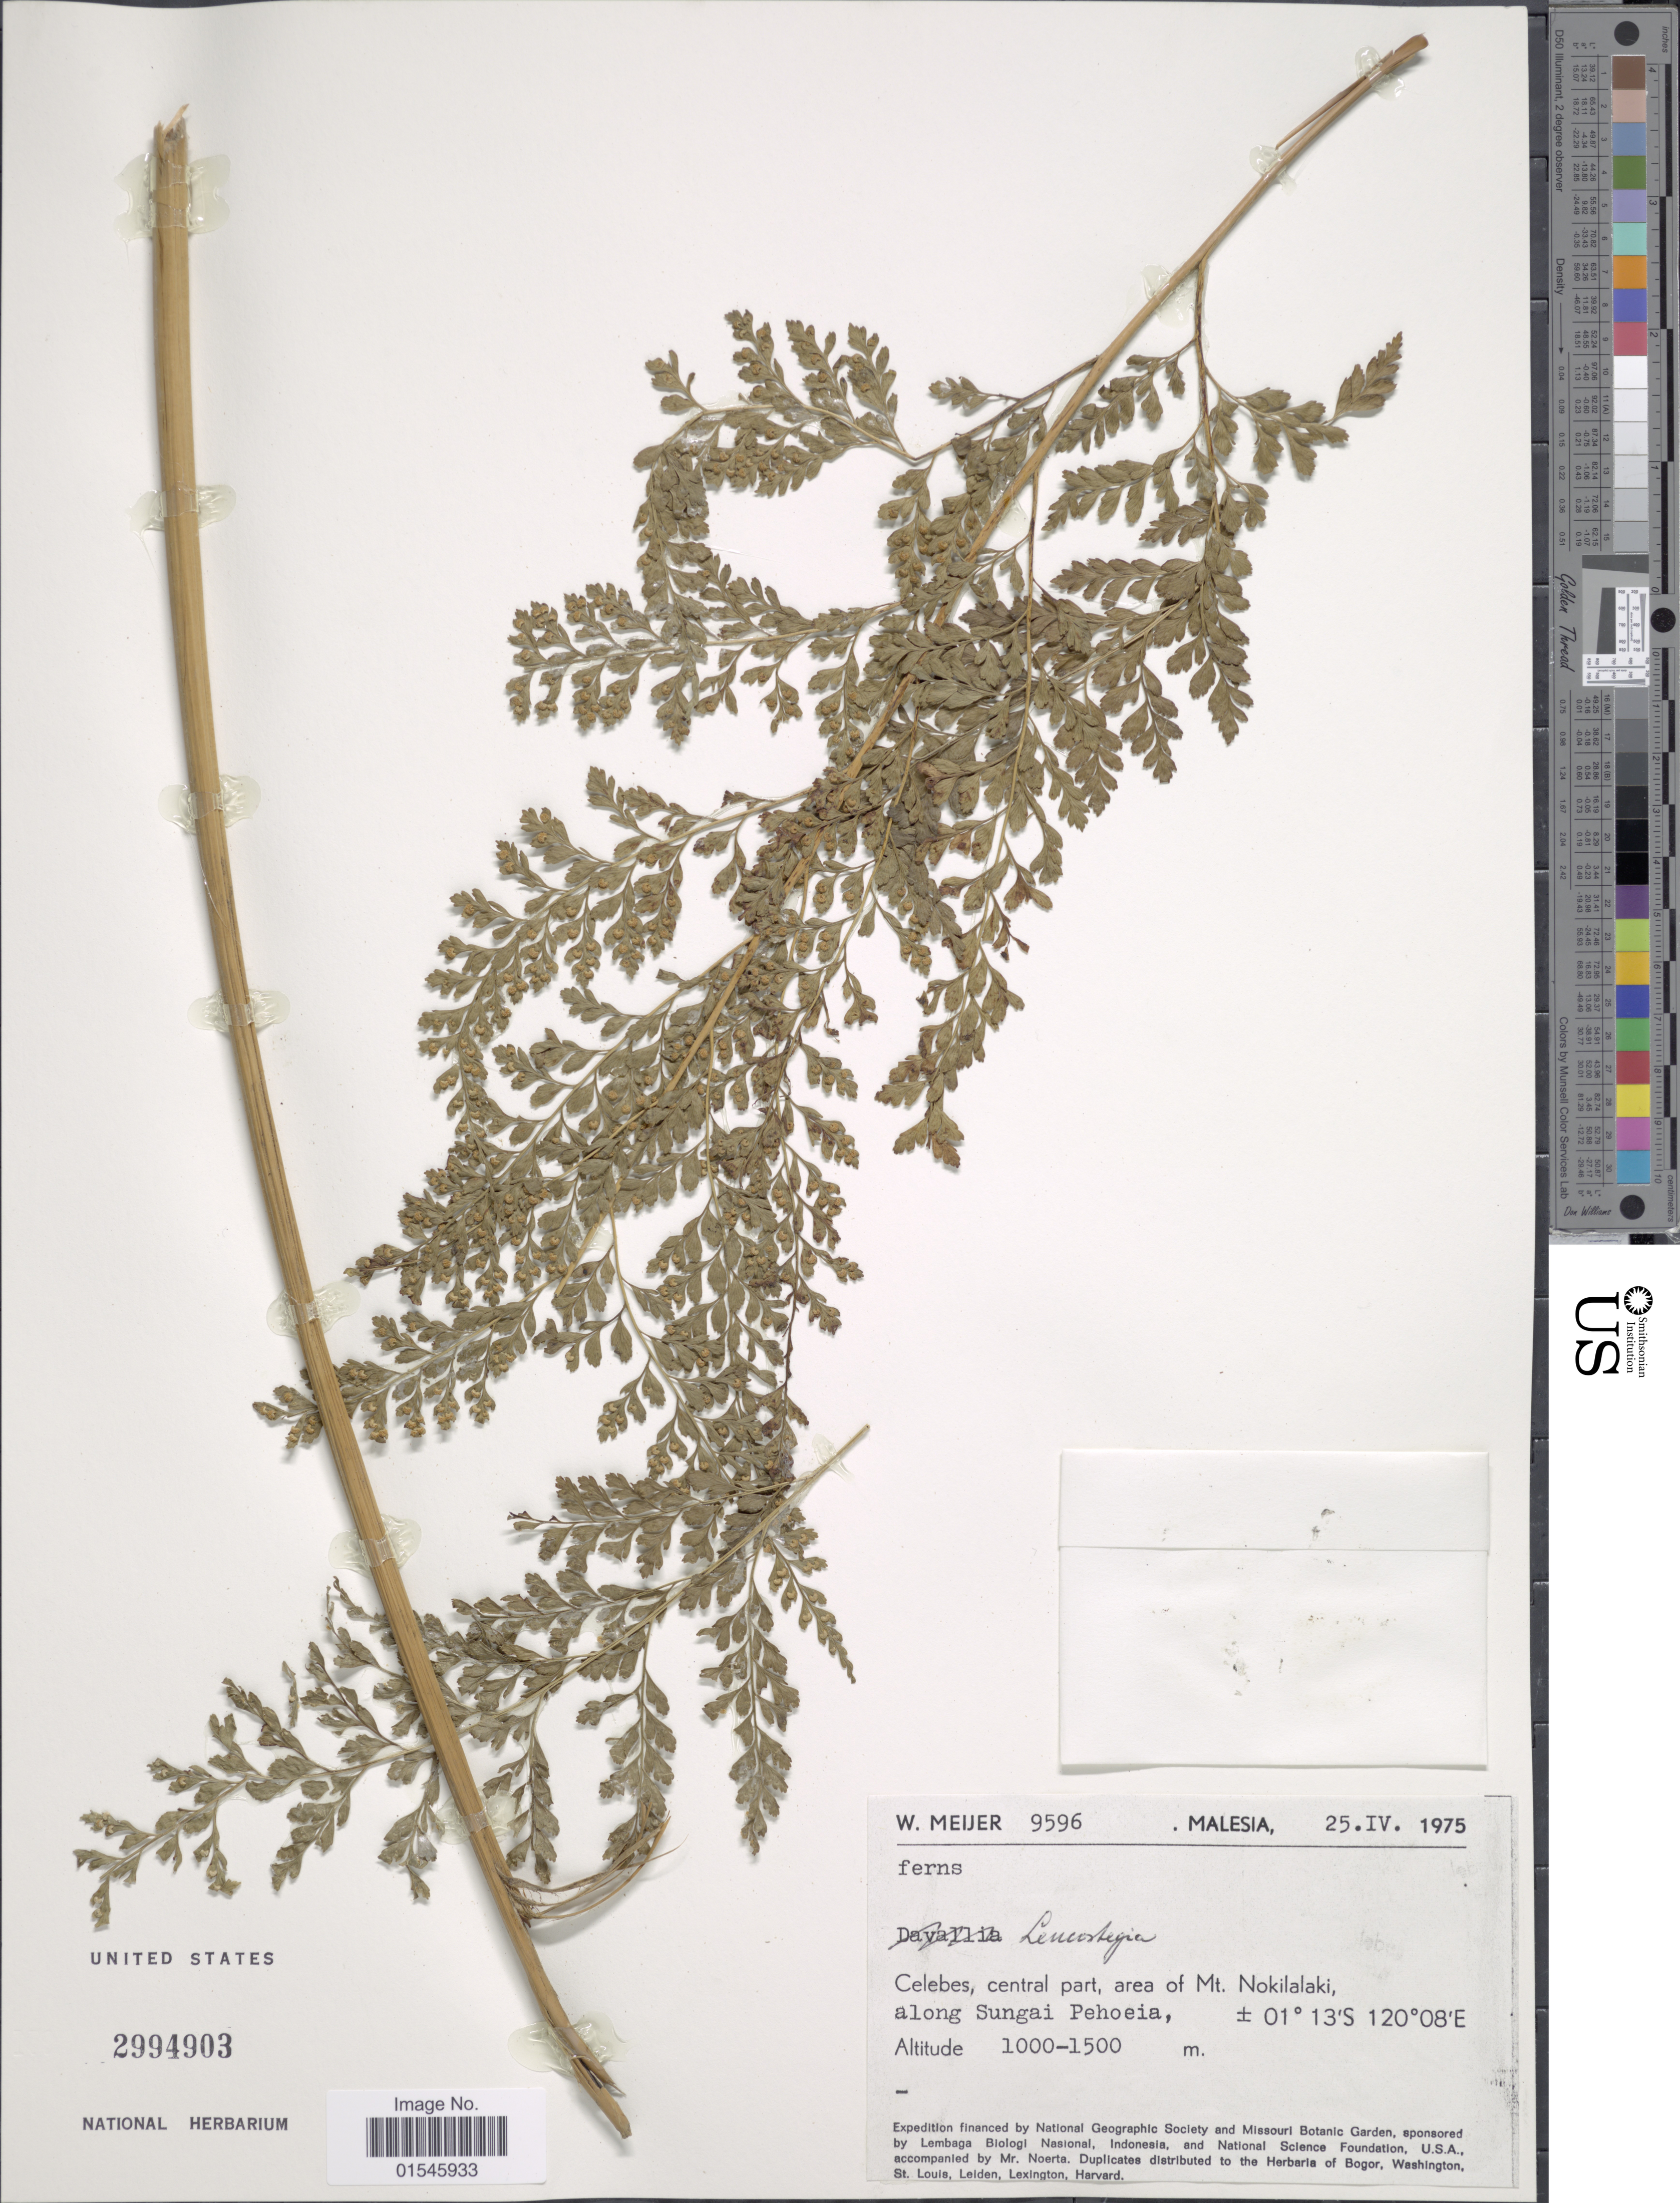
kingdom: Plantae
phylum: Tracheophyta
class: Polypodiopsida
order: Polypodiales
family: Hypodematiaceae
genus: Leucostegia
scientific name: Leucostegia truncata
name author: (D. Don) Fraser-Jenk.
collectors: W. Meijer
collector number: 9596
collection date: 1975-04-25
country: Malaysia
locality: Celebes, central part, area of Mt Nokilalaki, along Sungai Pehoeia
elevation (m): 1000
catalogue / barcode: US 2994903